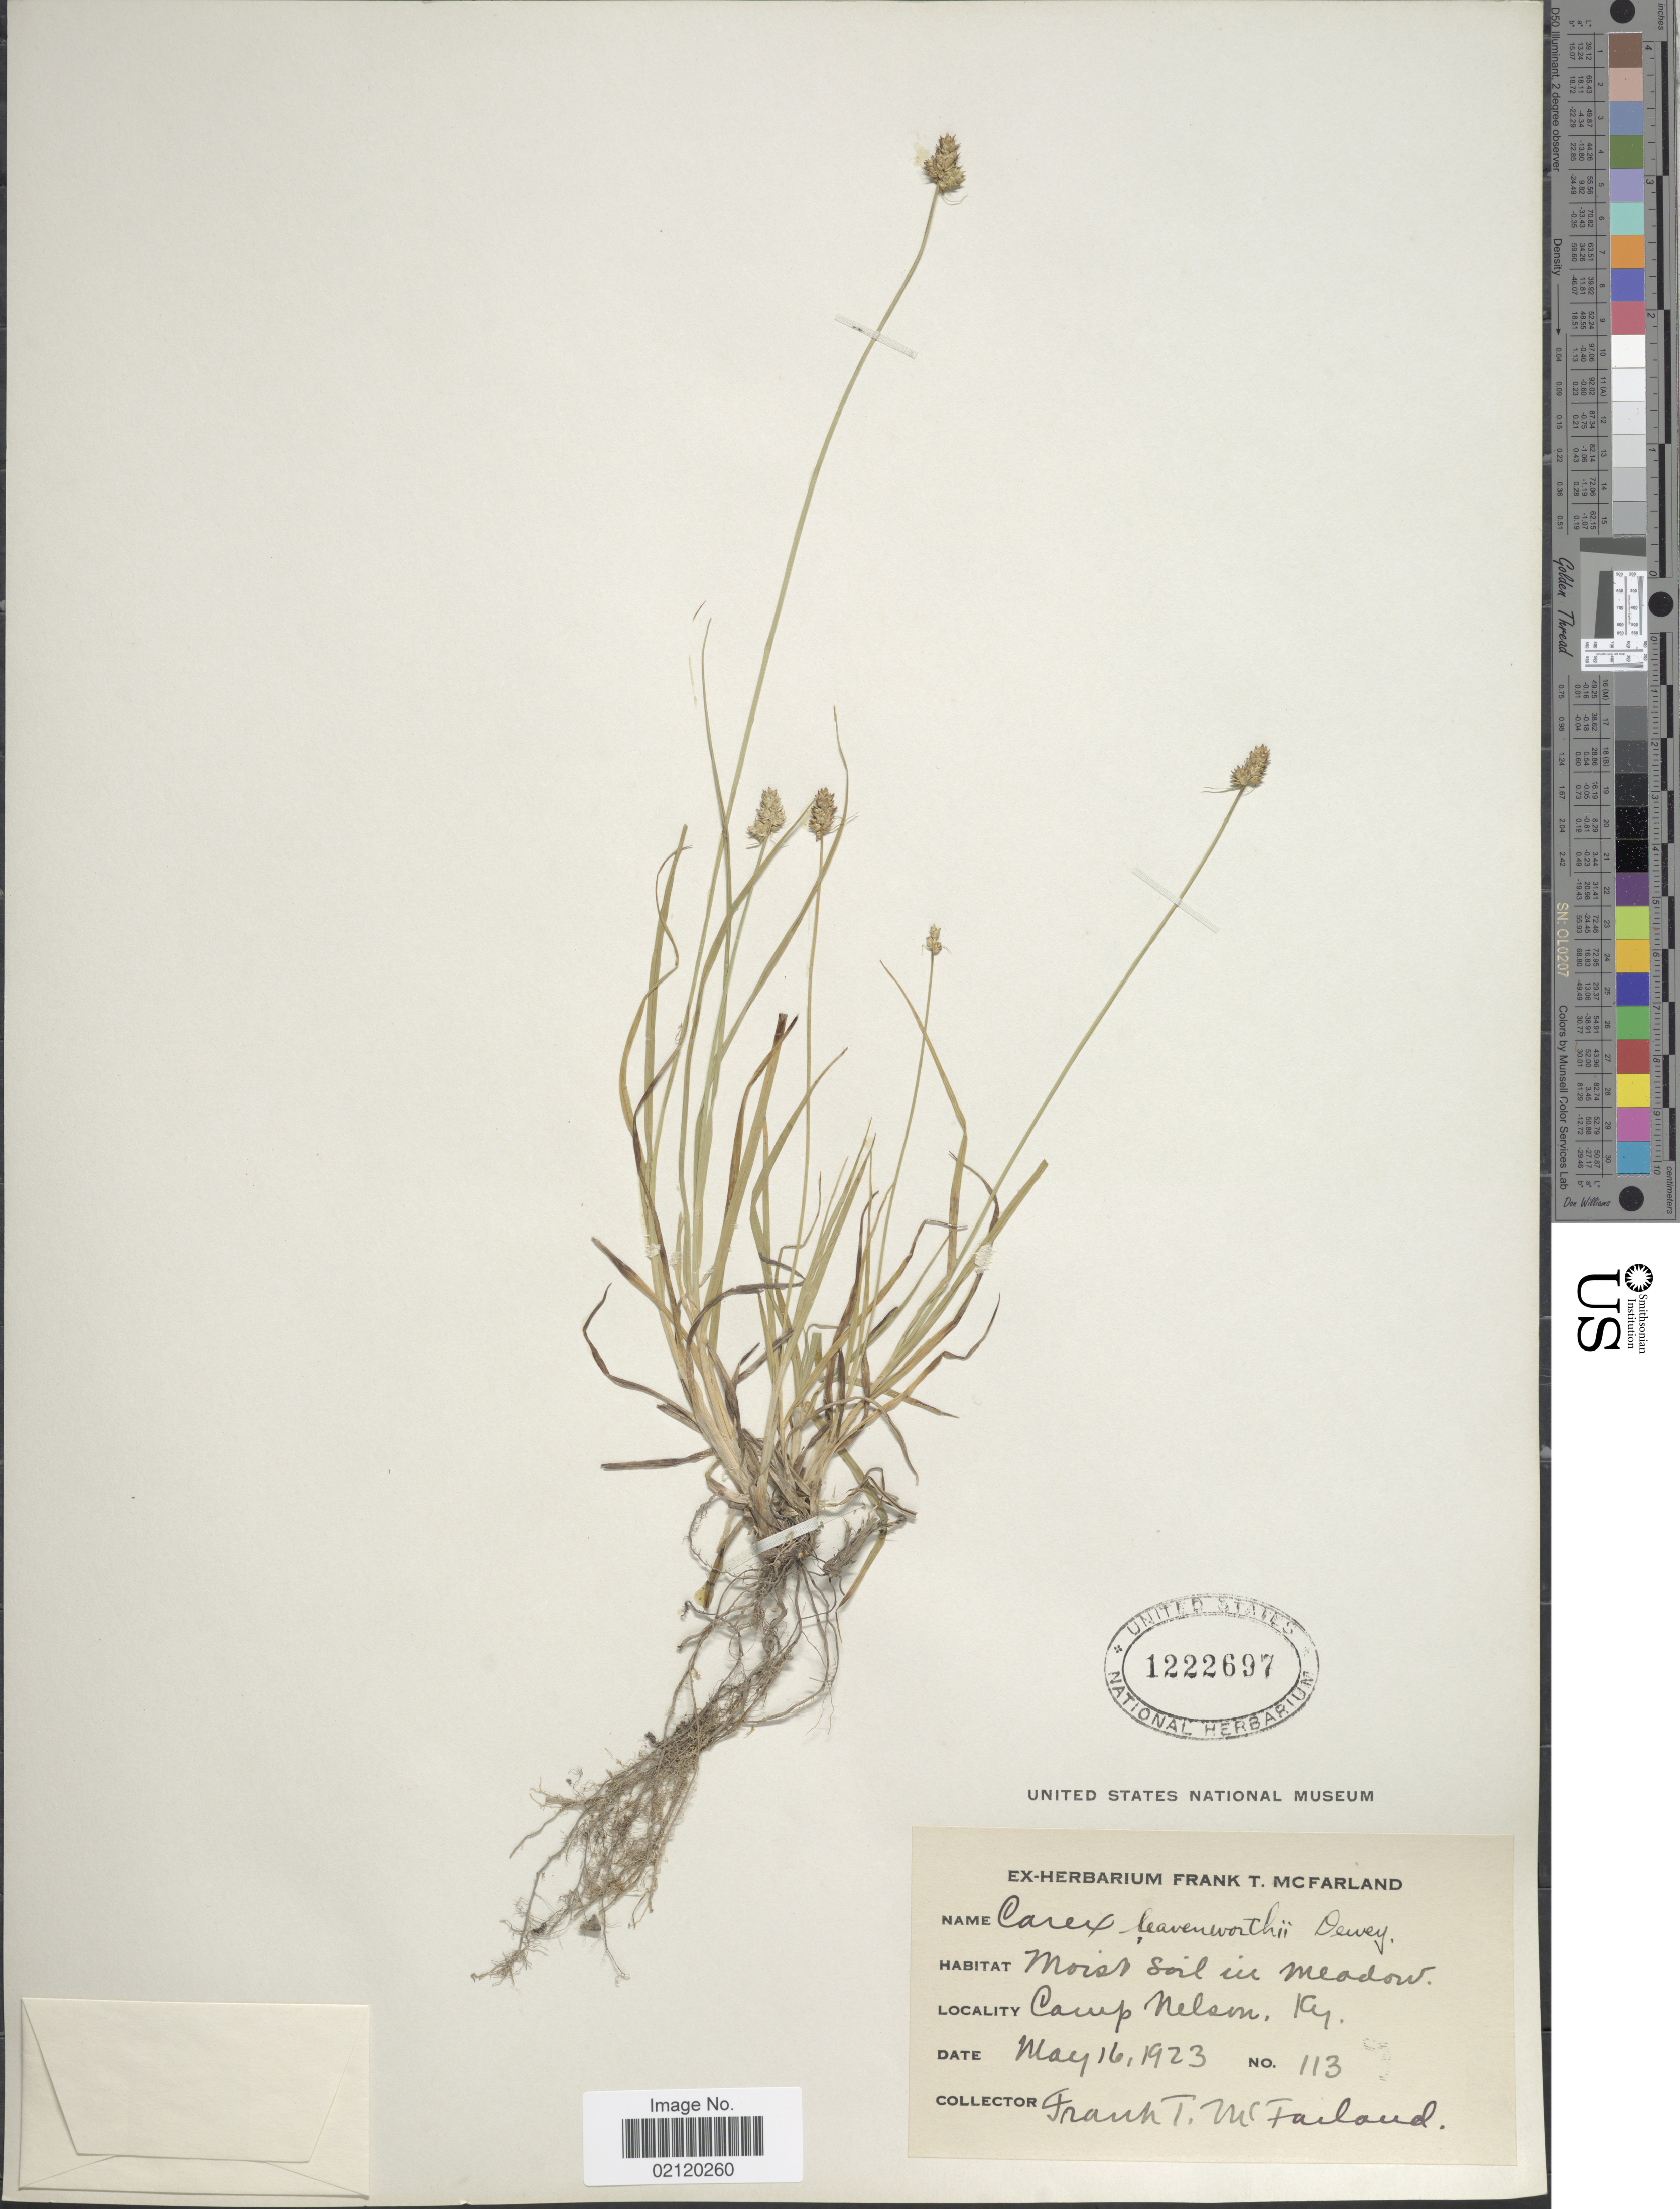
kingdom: Plantae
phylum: Tracheophyta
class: Liliopsida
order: Poales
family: Cyperaceae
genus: Carex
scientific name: Carex leavenworthii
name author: Dewey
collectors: F. McFarland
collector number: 113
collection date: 1923-05-16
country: United States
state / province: Kentucky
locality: Camp Nelson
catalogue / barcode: US 1222697